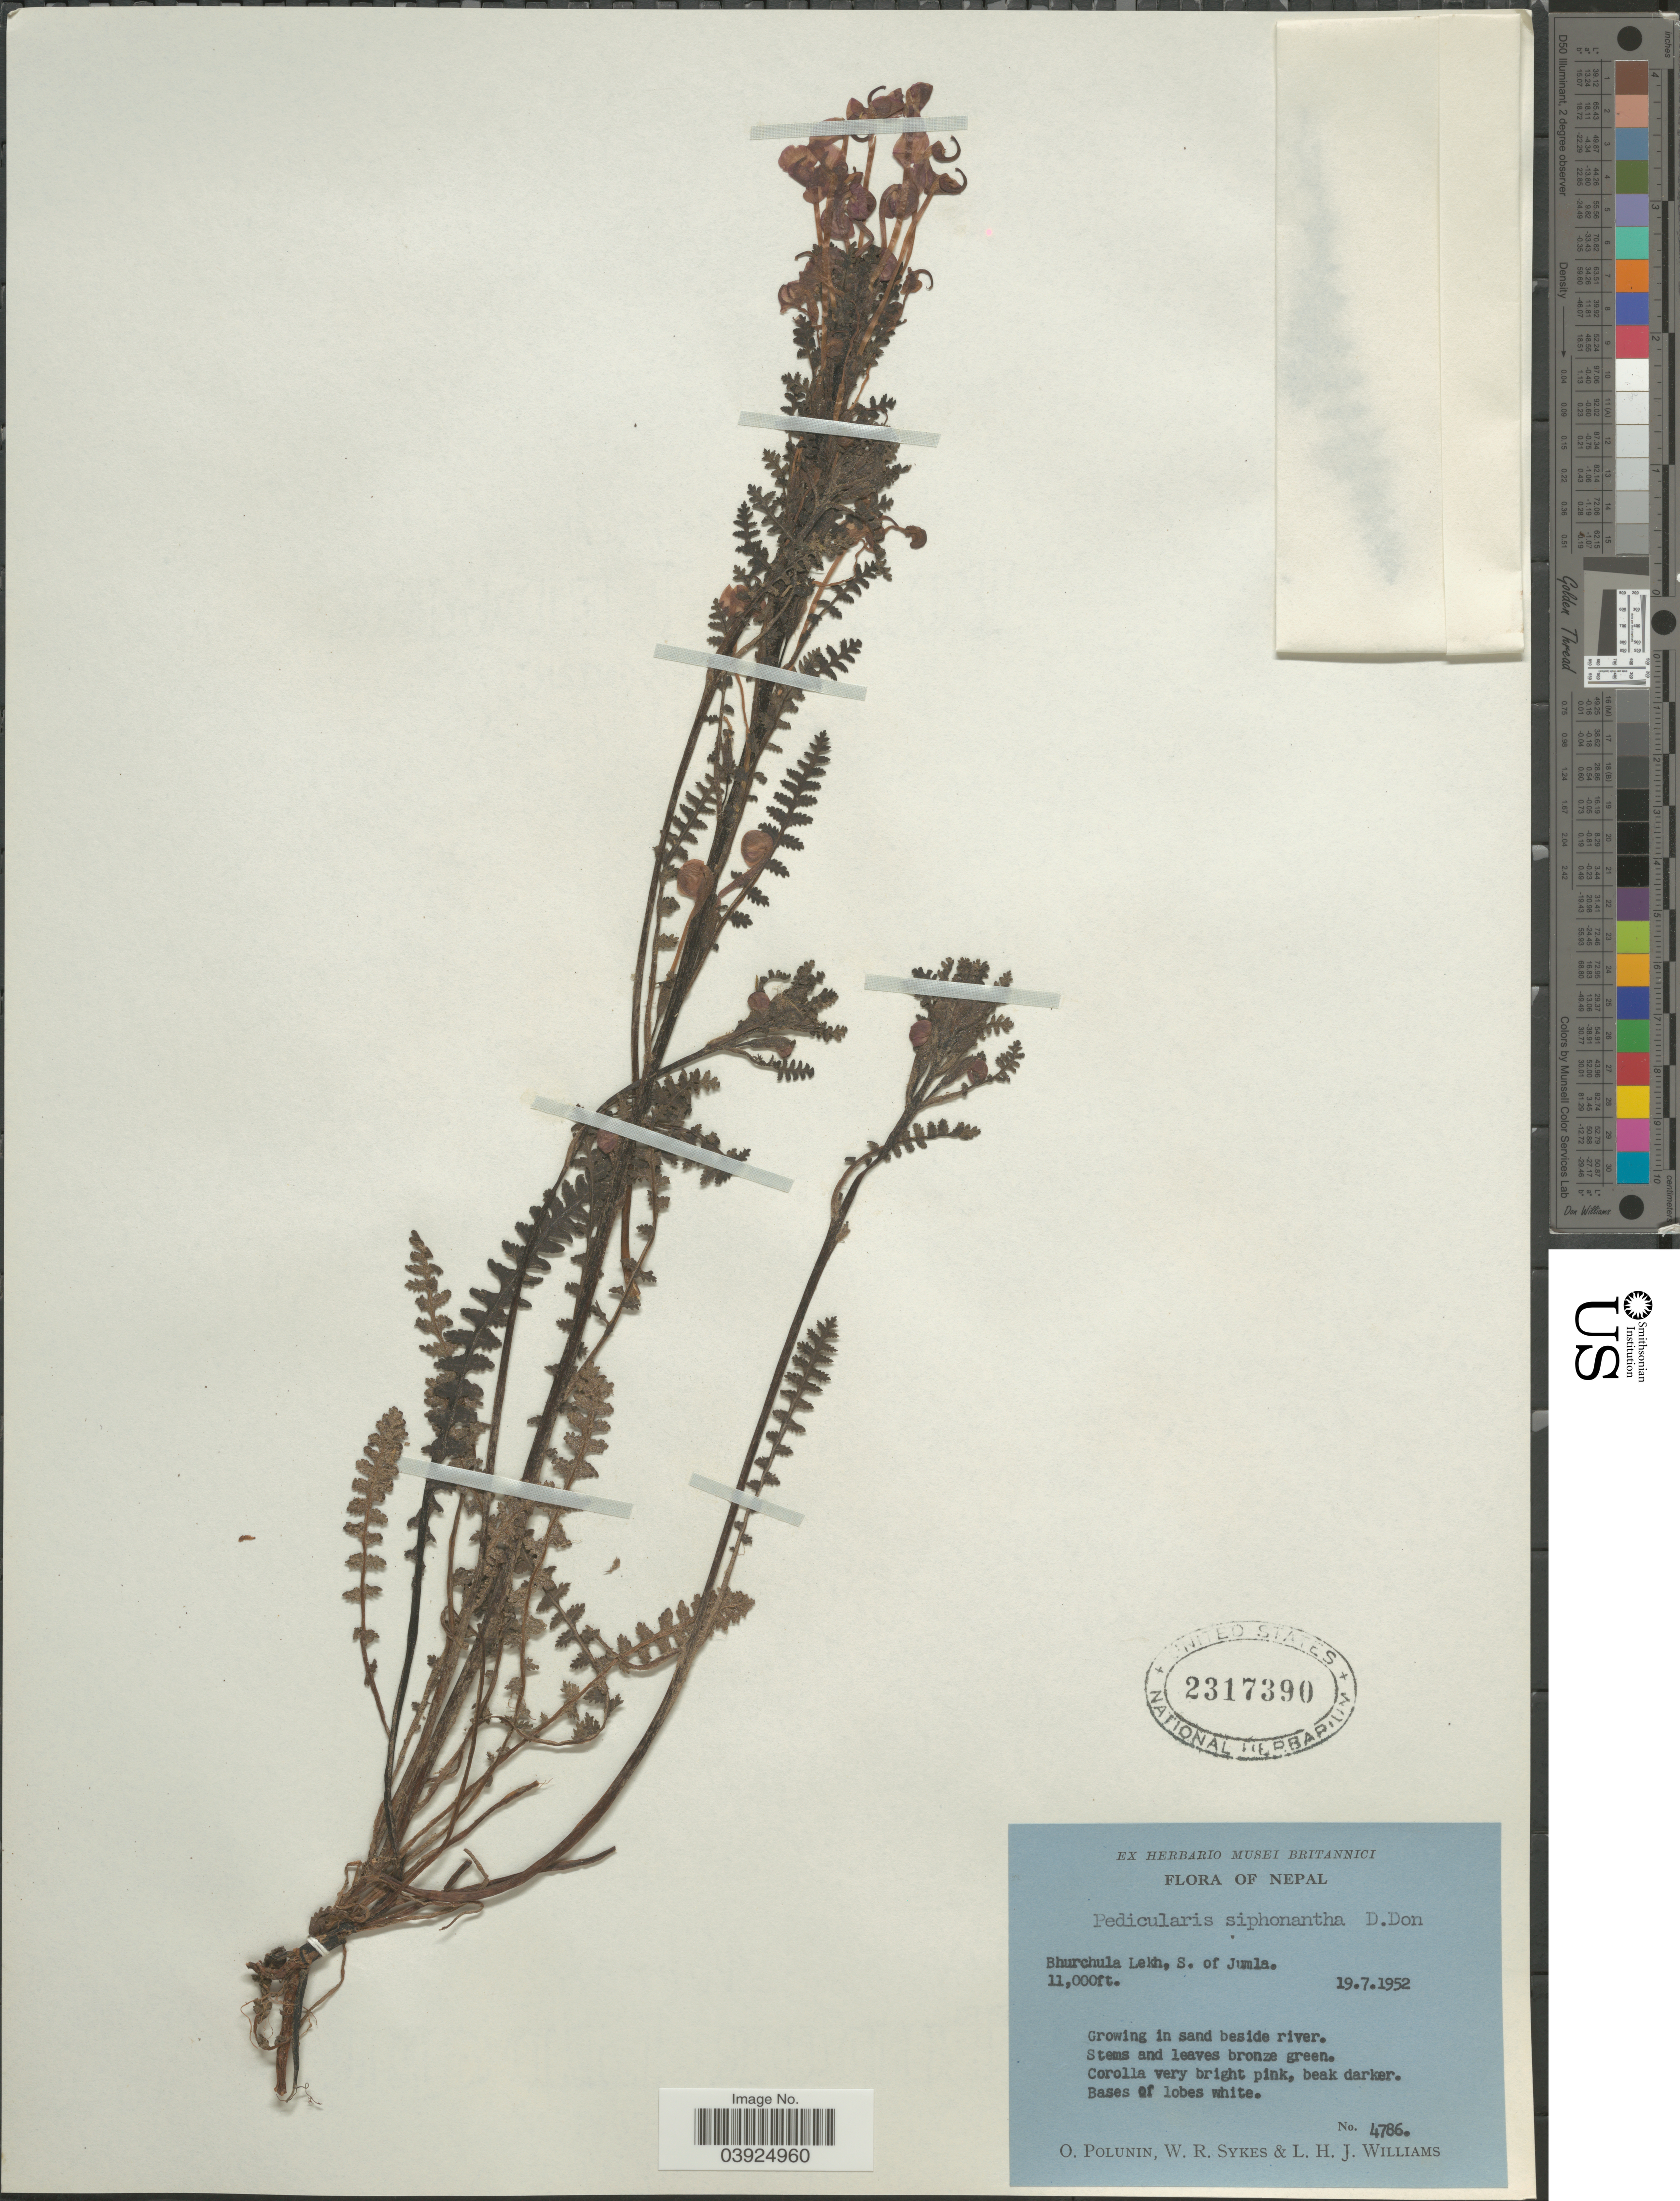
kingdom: Plantae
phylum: Tracheophyta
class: Magnoliopsida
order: Lamiales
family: Orobanchaceae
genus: Pedicularis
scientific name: Pedicularis siphonantha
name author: D. Don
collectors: O. V. Polunin, W. R. Sykes & L. H. J. Williams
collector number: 4786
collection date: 1952-07-19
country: Nepal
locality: Bhurchula Lekh, S. of Jumla.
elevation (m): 3353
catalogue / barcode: US 2317390